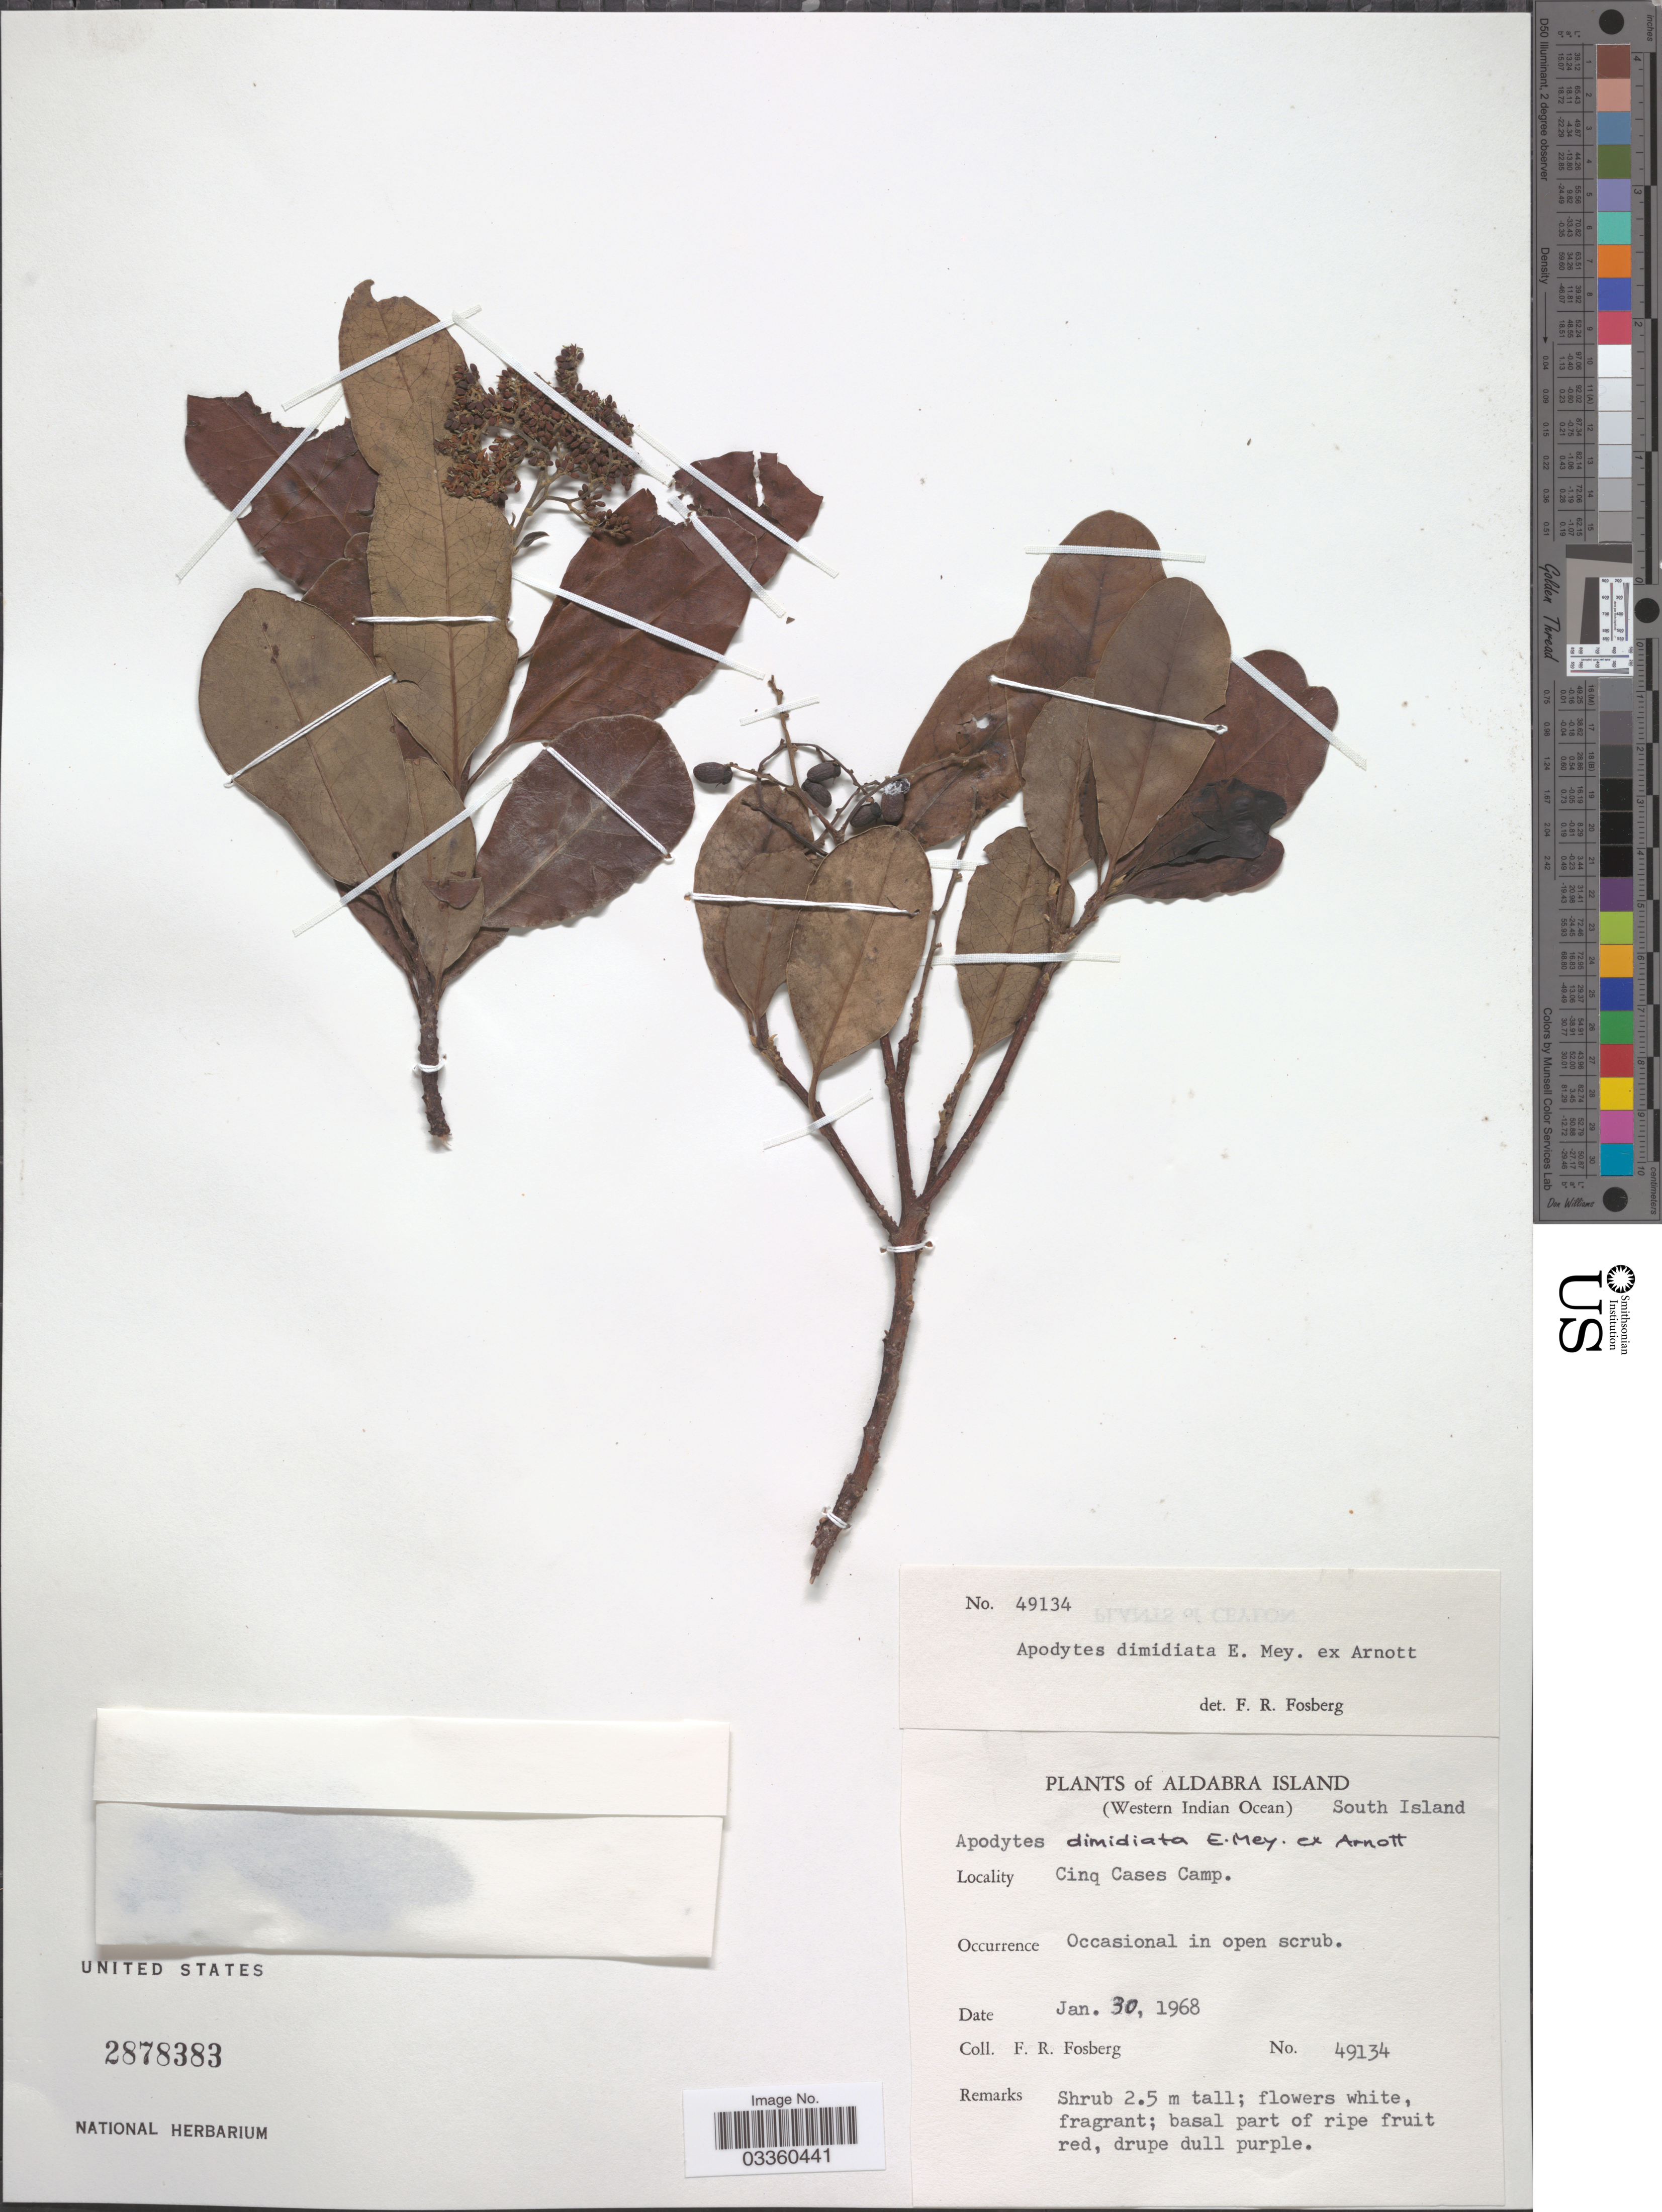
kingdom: Plantae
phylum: Tracheophyta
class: Magnoliopsida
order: Metteniusales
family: Metteniusaceae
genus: Apodytes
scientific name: Apodytes dimidiata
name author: E. Mey. ex Arn.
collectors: F. R. Fosberg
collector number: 49134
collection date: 1968-01-30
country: Seychelles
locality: Aldabra Island (Western Indian Ocean), South Island. Cinq Cases Camp.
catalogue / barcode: US 2878383